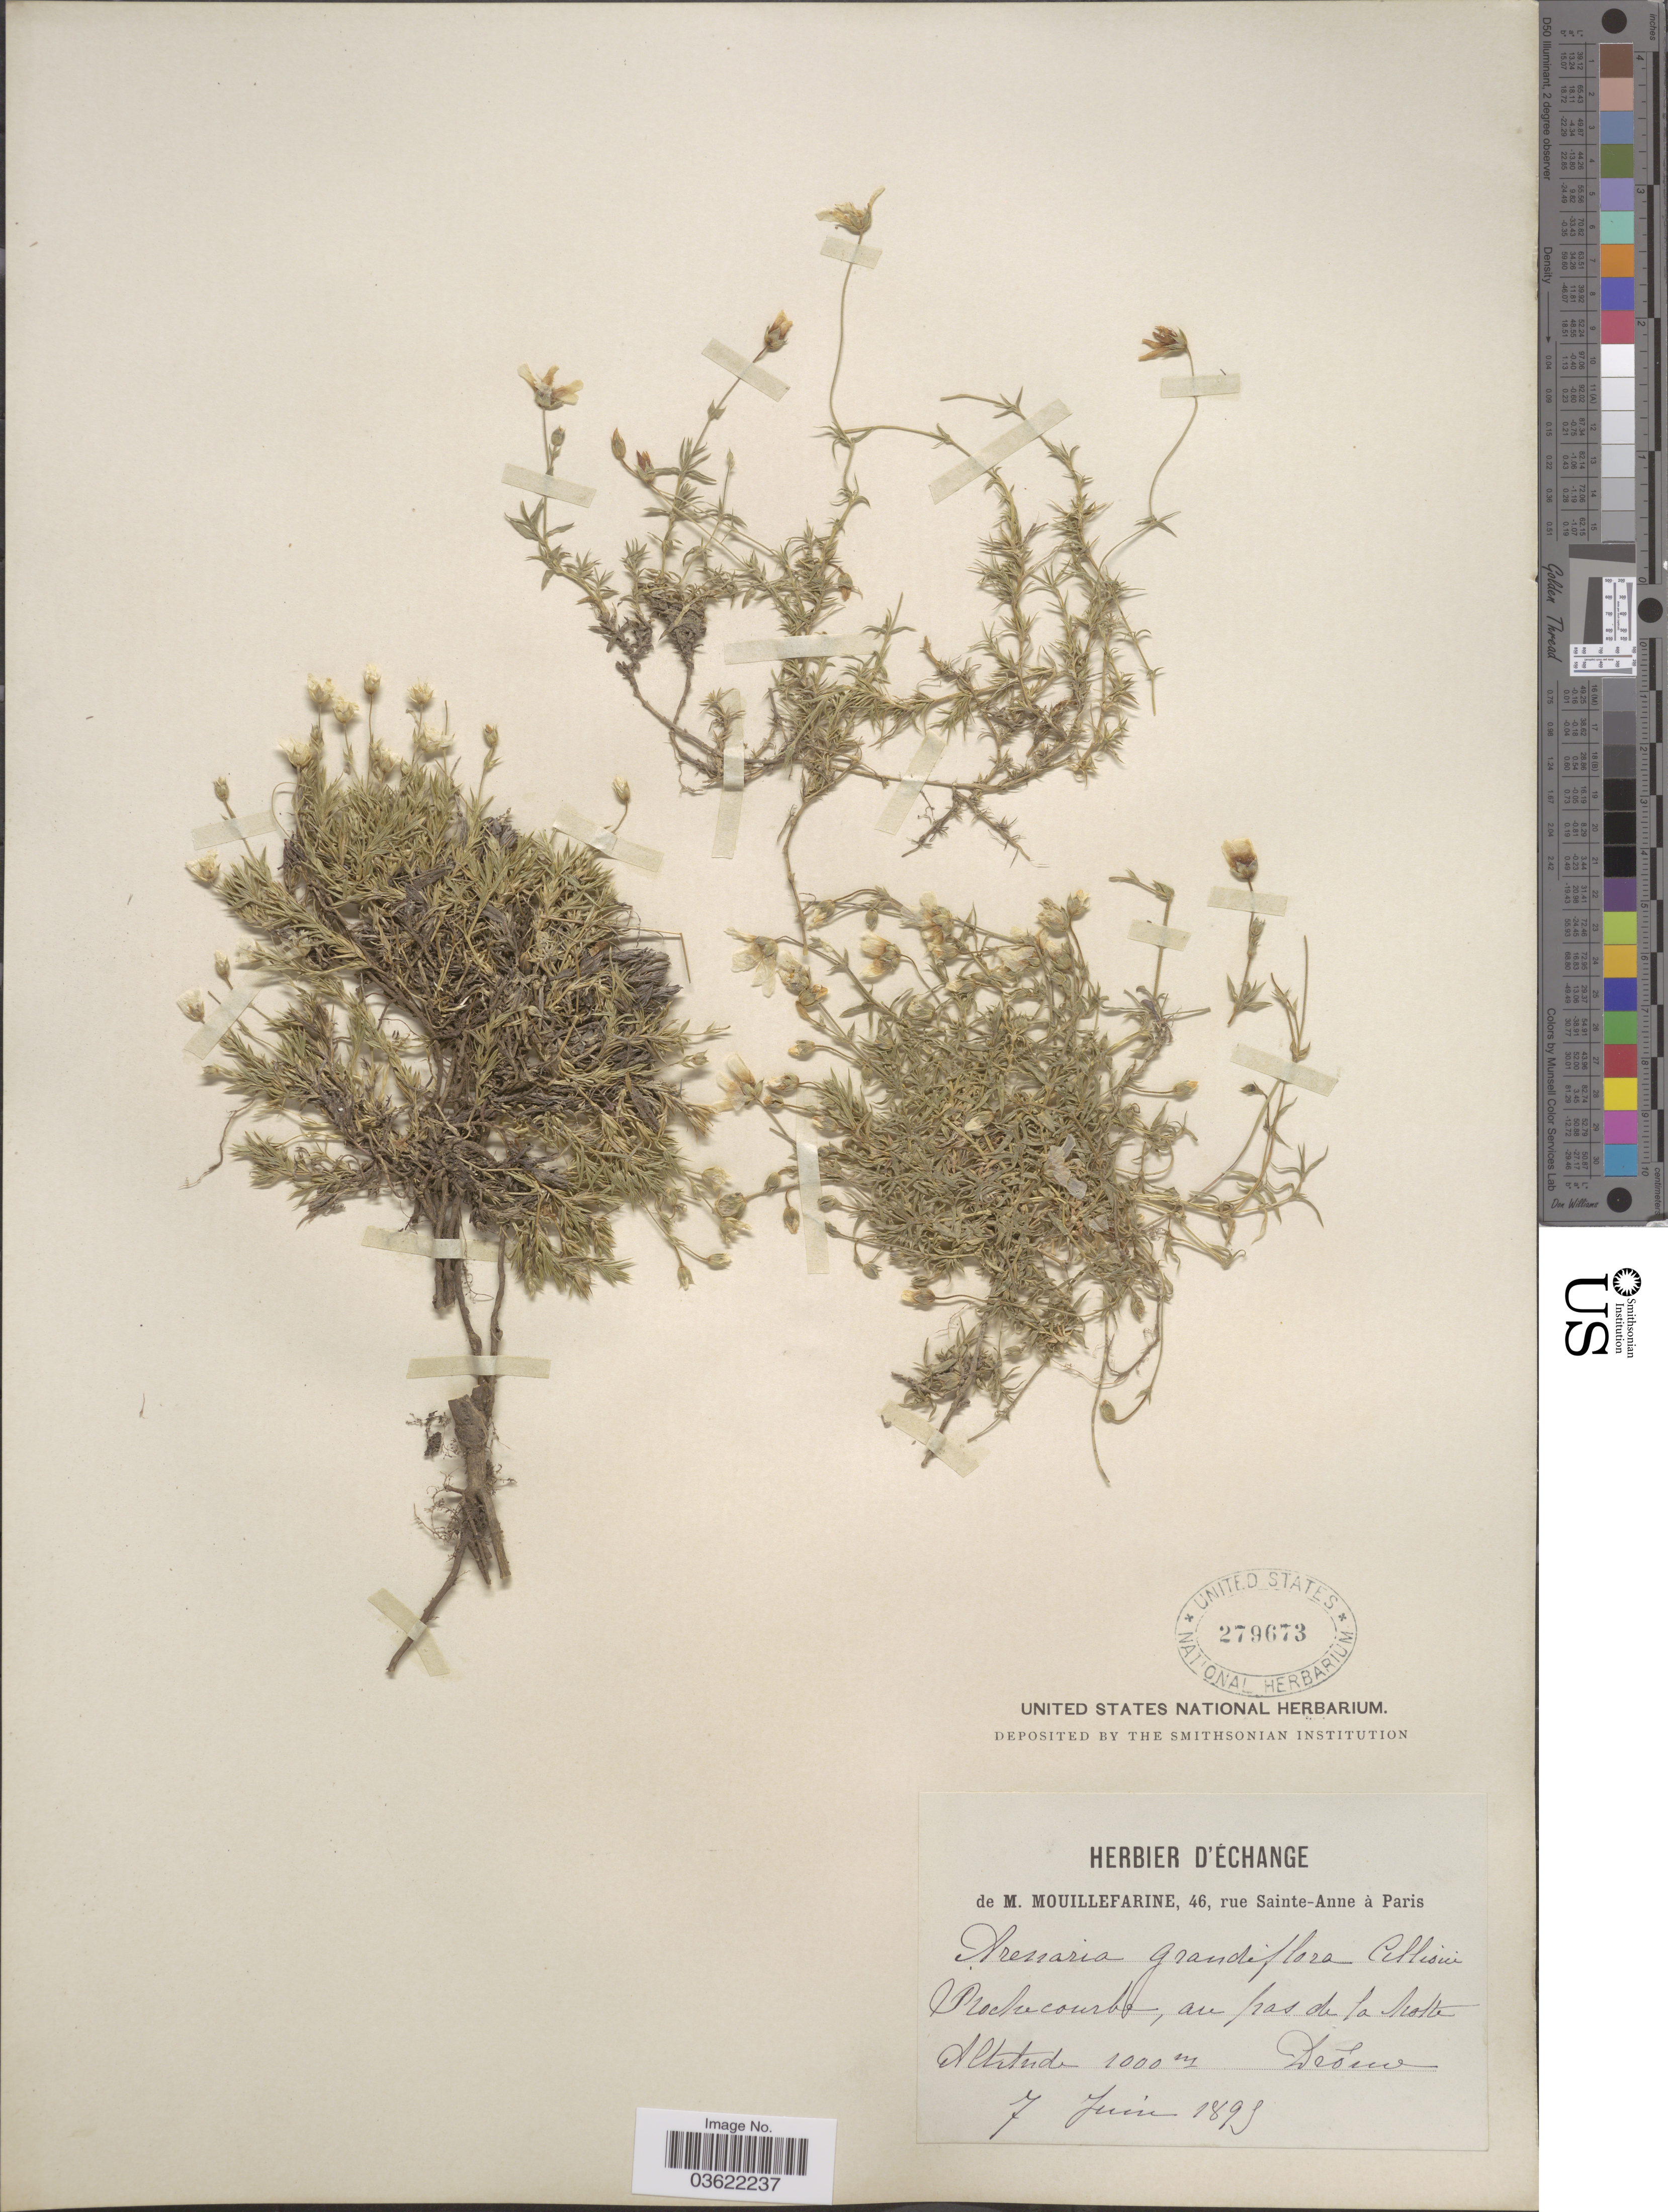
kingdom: Plantae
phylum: Tracheophyta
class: Magnoliopsida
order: Caryophyllales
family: Caryophyllaceae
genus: Arenaria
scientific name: Arenaria grandiflora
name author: L.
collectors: M. De Mouillefarine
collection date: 1895-06-07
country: France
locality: Rochecourbe, au pas de la Motte Altetude.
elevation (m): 1000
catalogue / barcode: US 279673